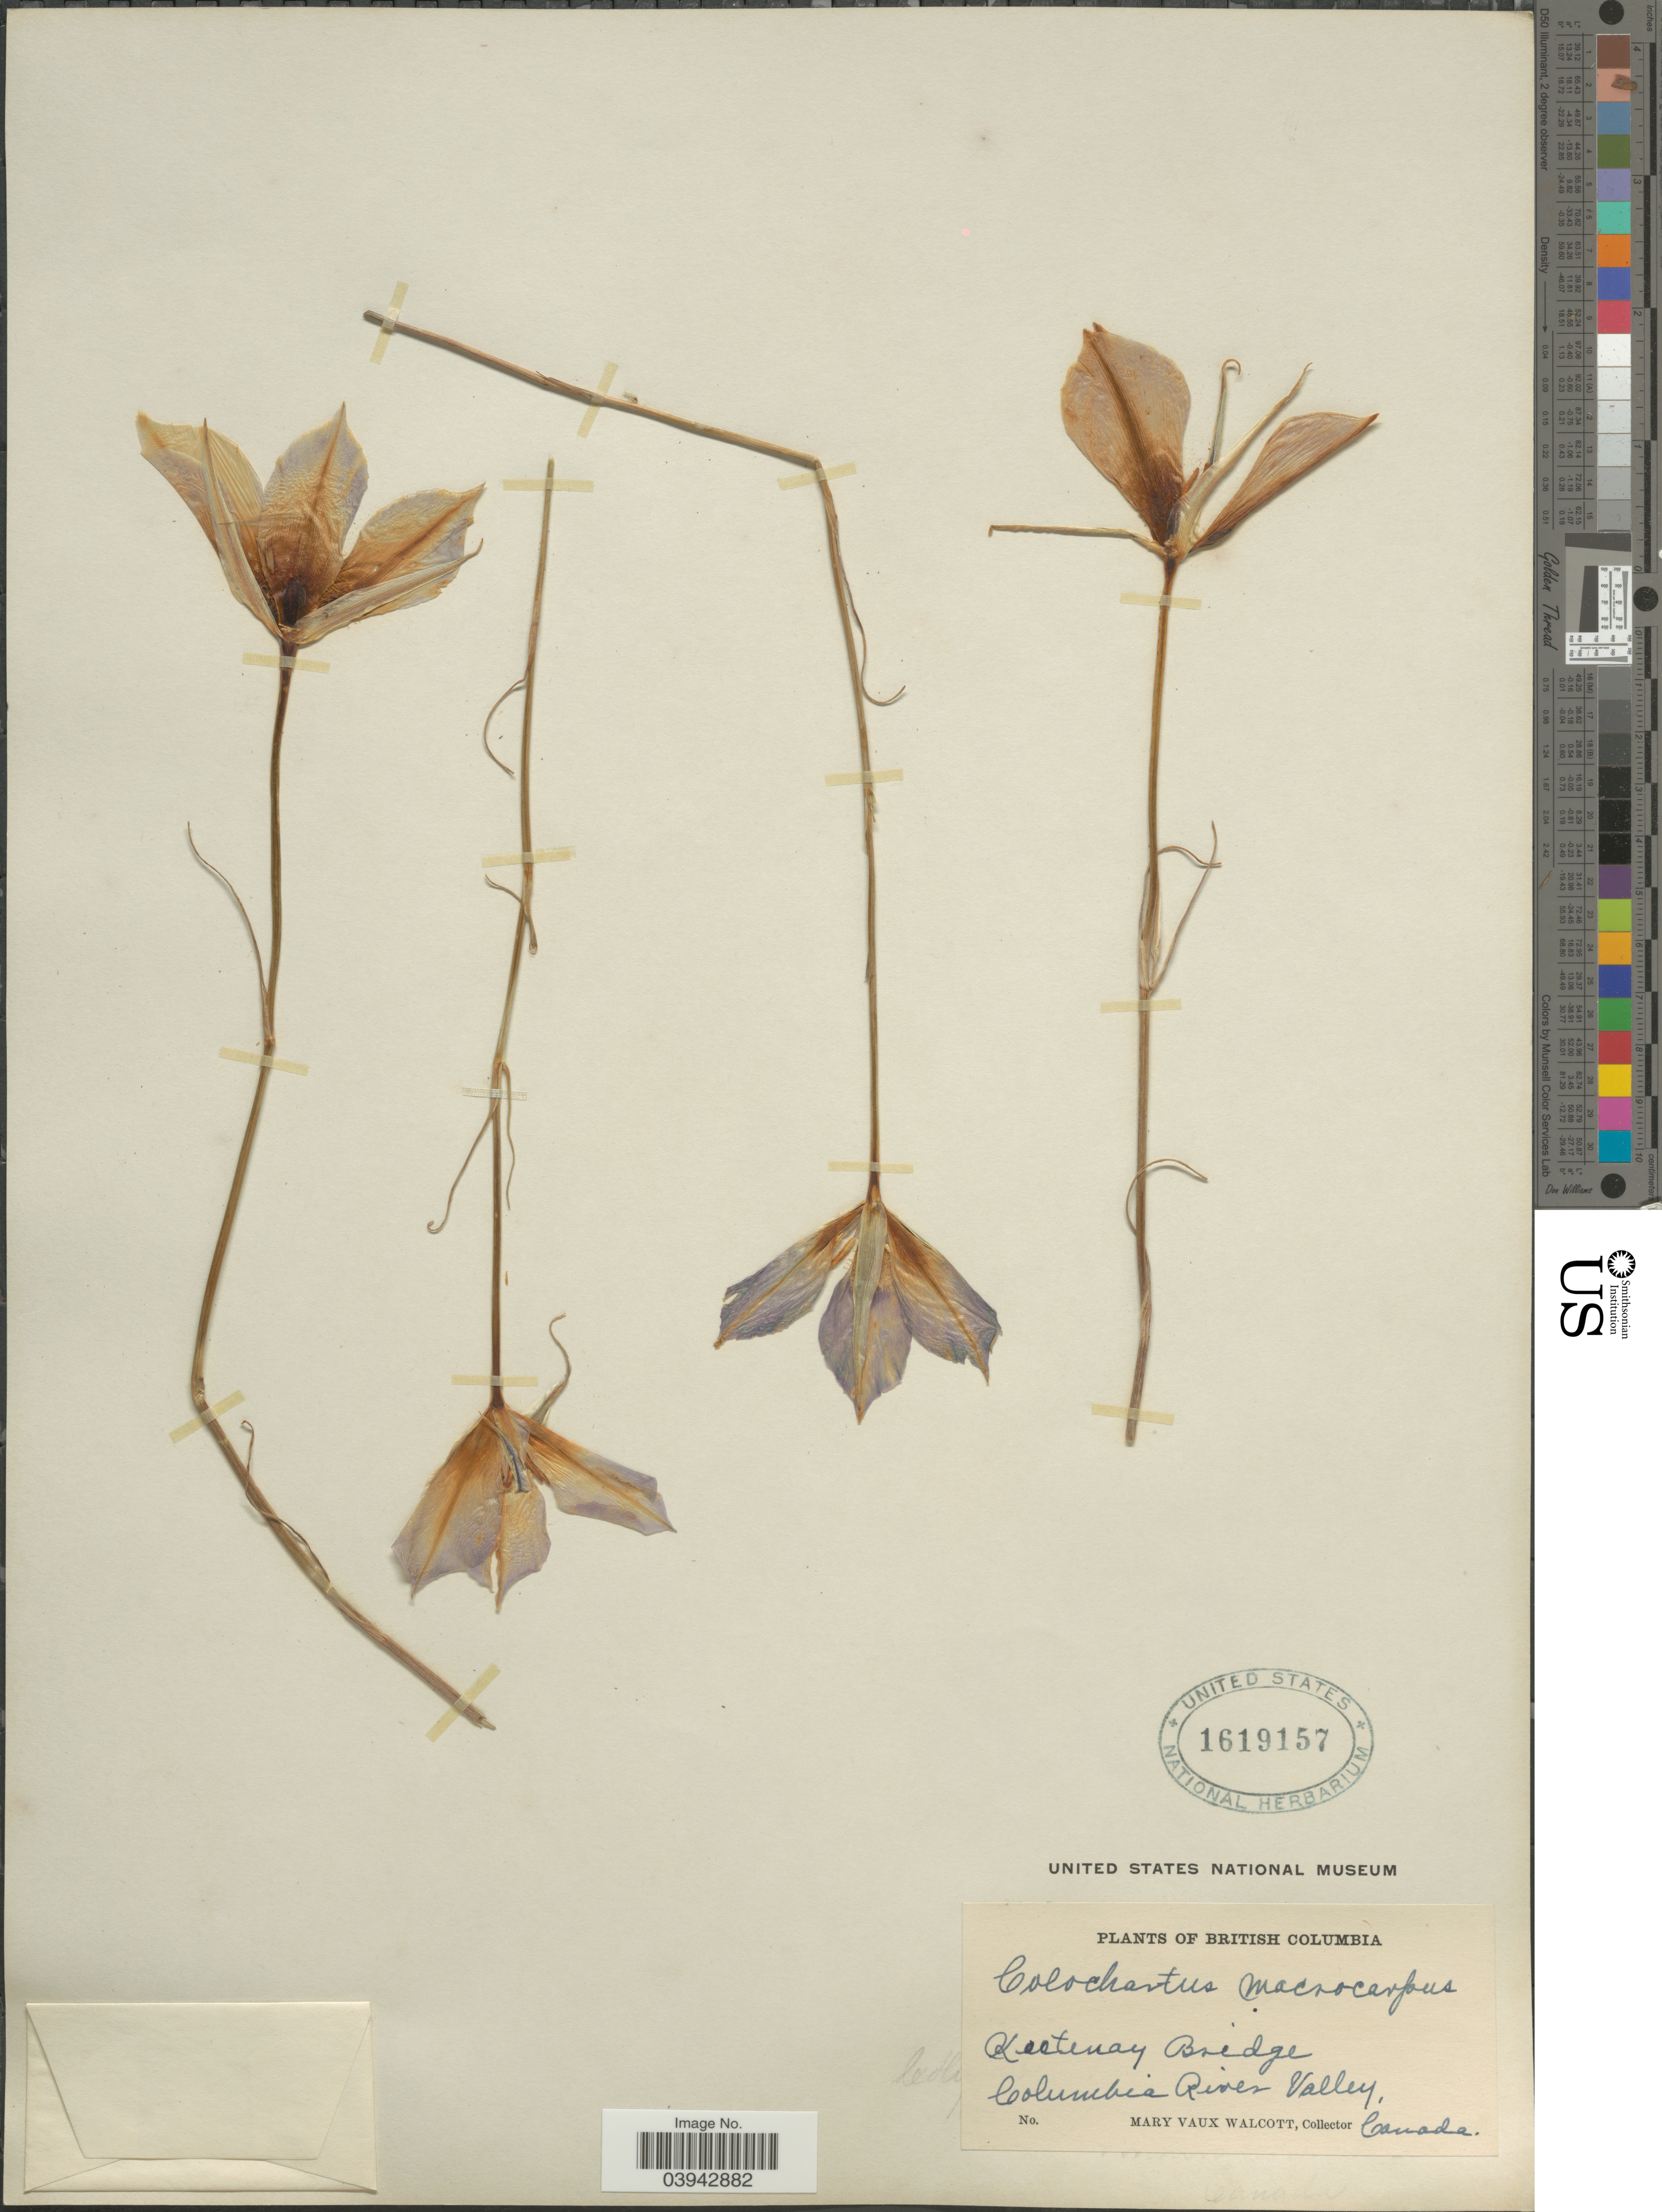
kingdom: Plantae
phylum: Tracheophyta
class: Liliopsida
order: Liliales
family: Liliaceae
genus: Calochortus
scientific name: Calochortus macrocarpus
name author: Douglas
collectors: M. Walcott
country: Canada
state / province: British Columbia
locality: Kootenay Bridge. Columbia River Valley.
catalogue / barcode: US 1619157